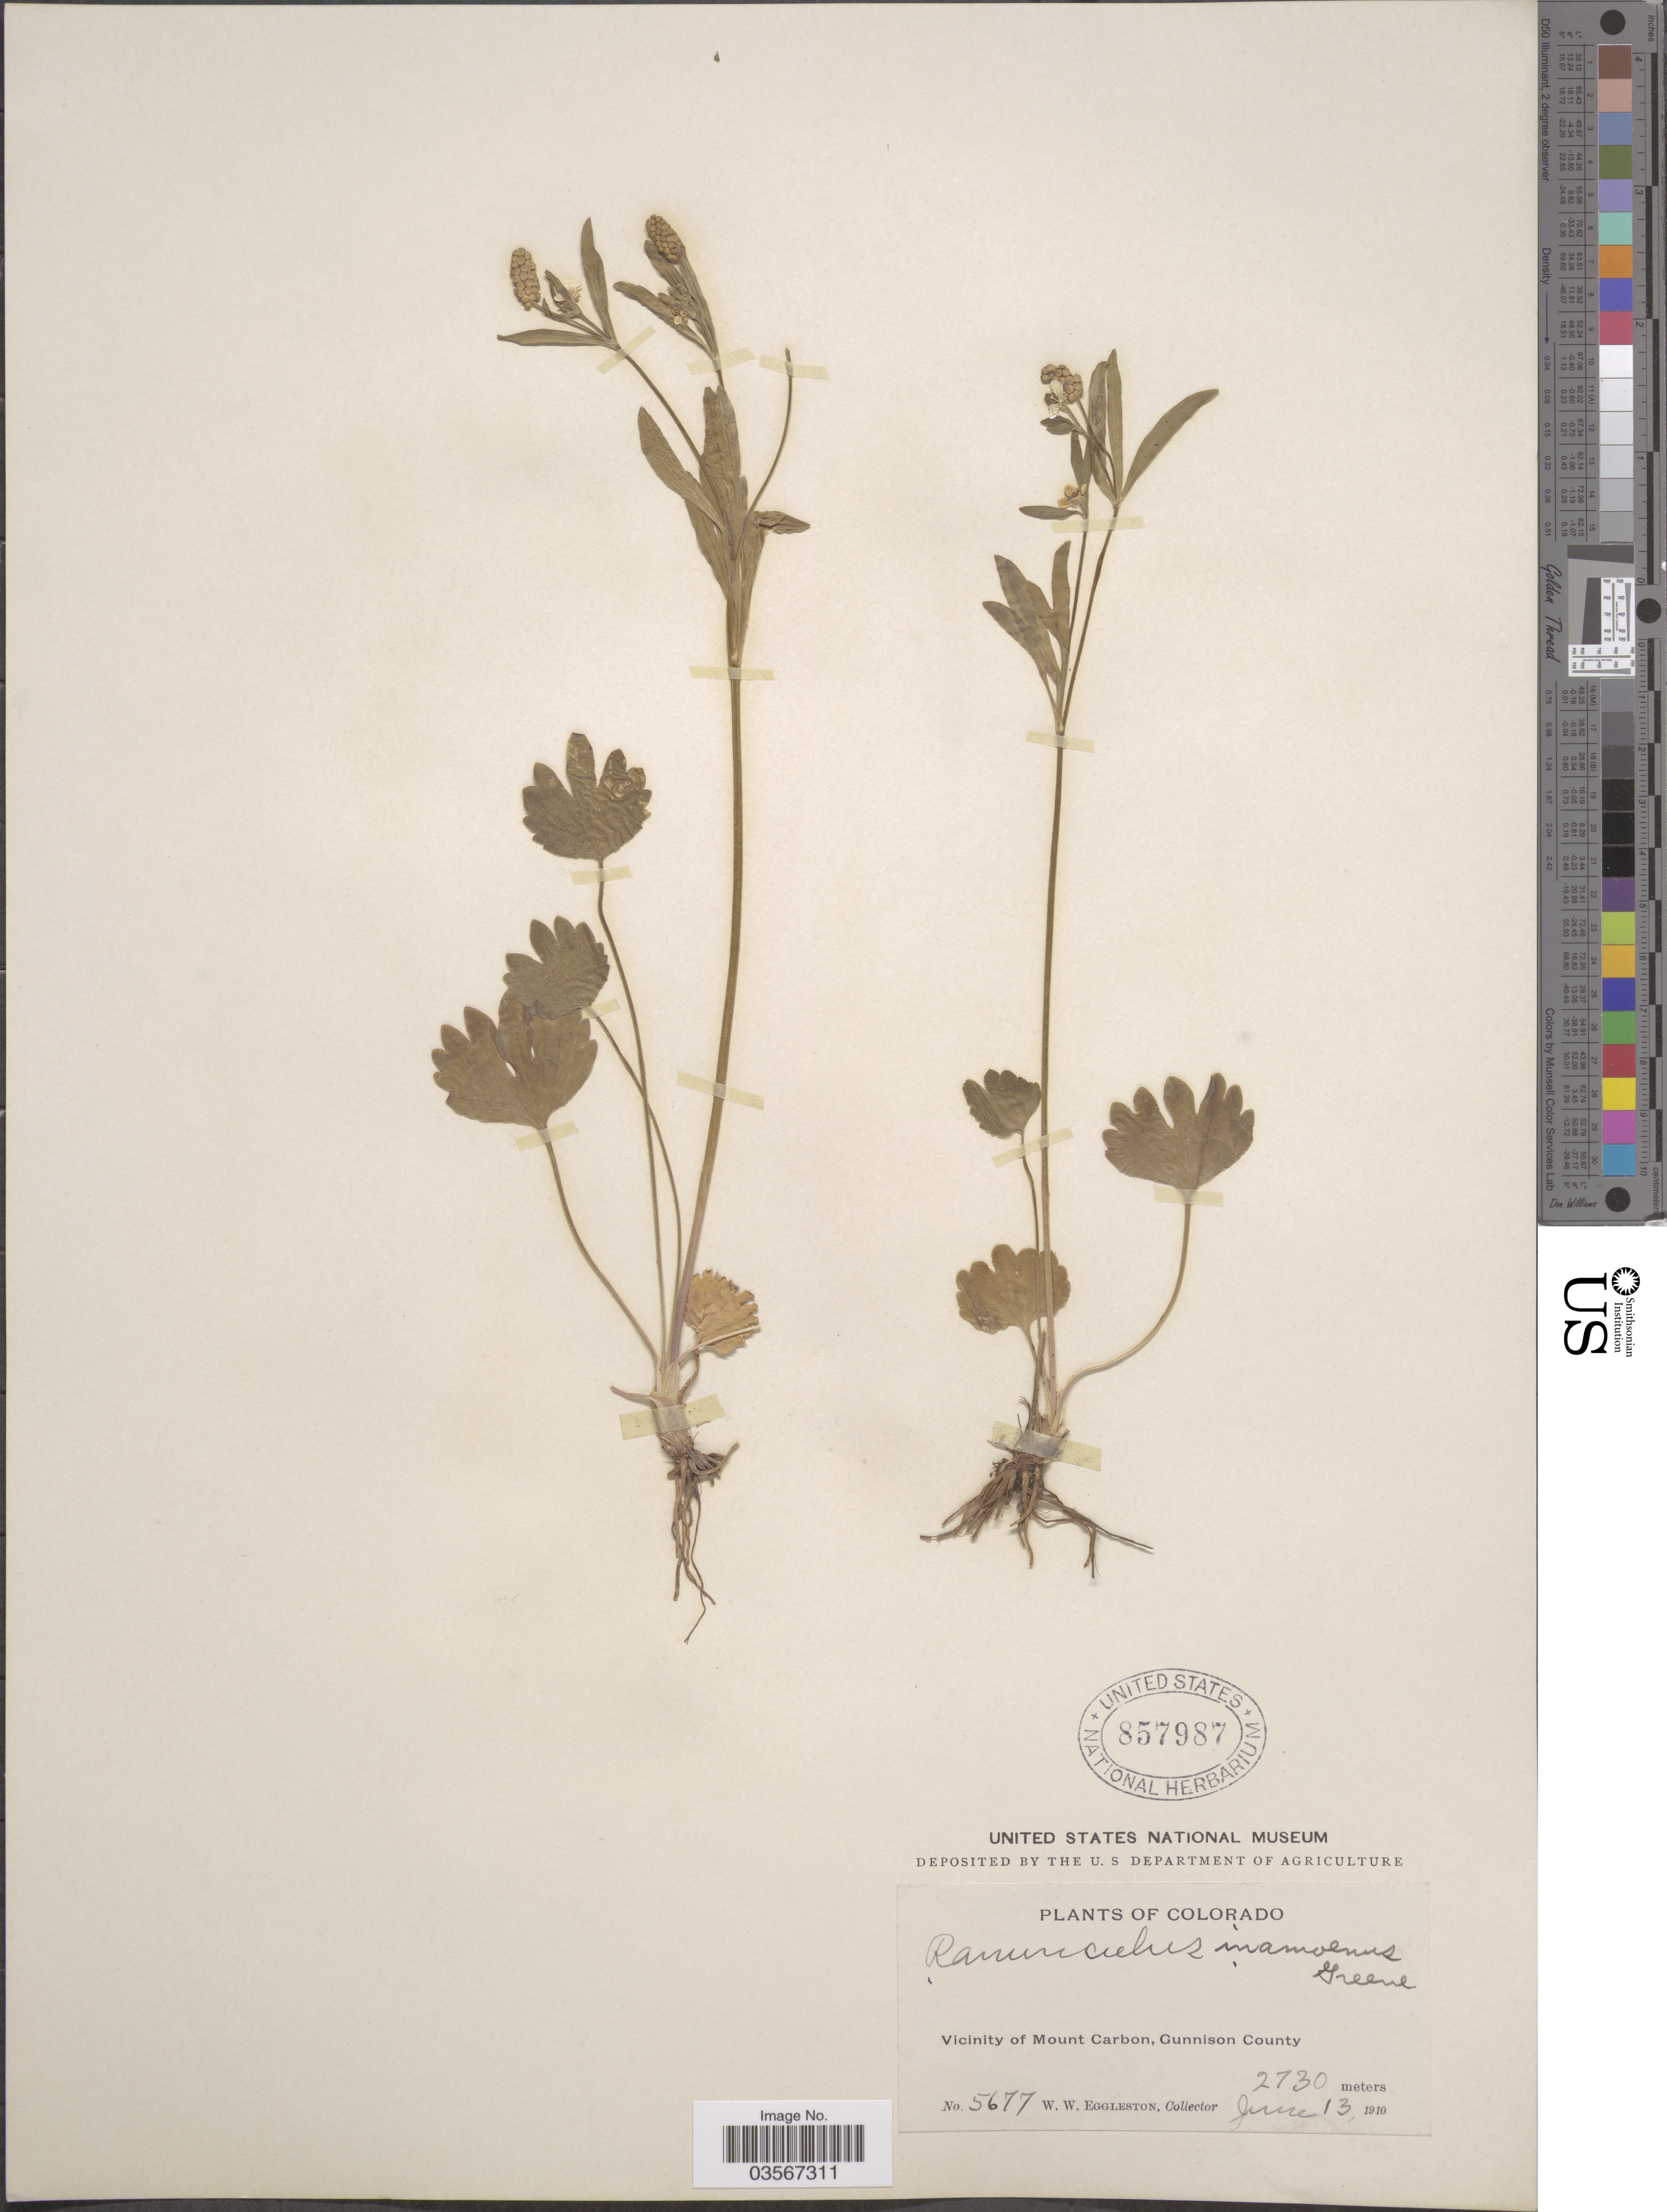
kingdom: Plantae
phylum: Tracheophyta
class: Magnoliopsida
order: Ranunculales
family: Ranunculaceae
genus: Ranunculus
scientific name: Ranunculus inamoenus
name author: Greene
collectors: W. W. Eggleston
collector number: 5677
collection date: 1910-06-13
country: United States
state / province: Colorado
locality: Vicinity of Mount Carbon, Gunnison County.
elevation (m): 2730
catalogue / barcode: US 857987